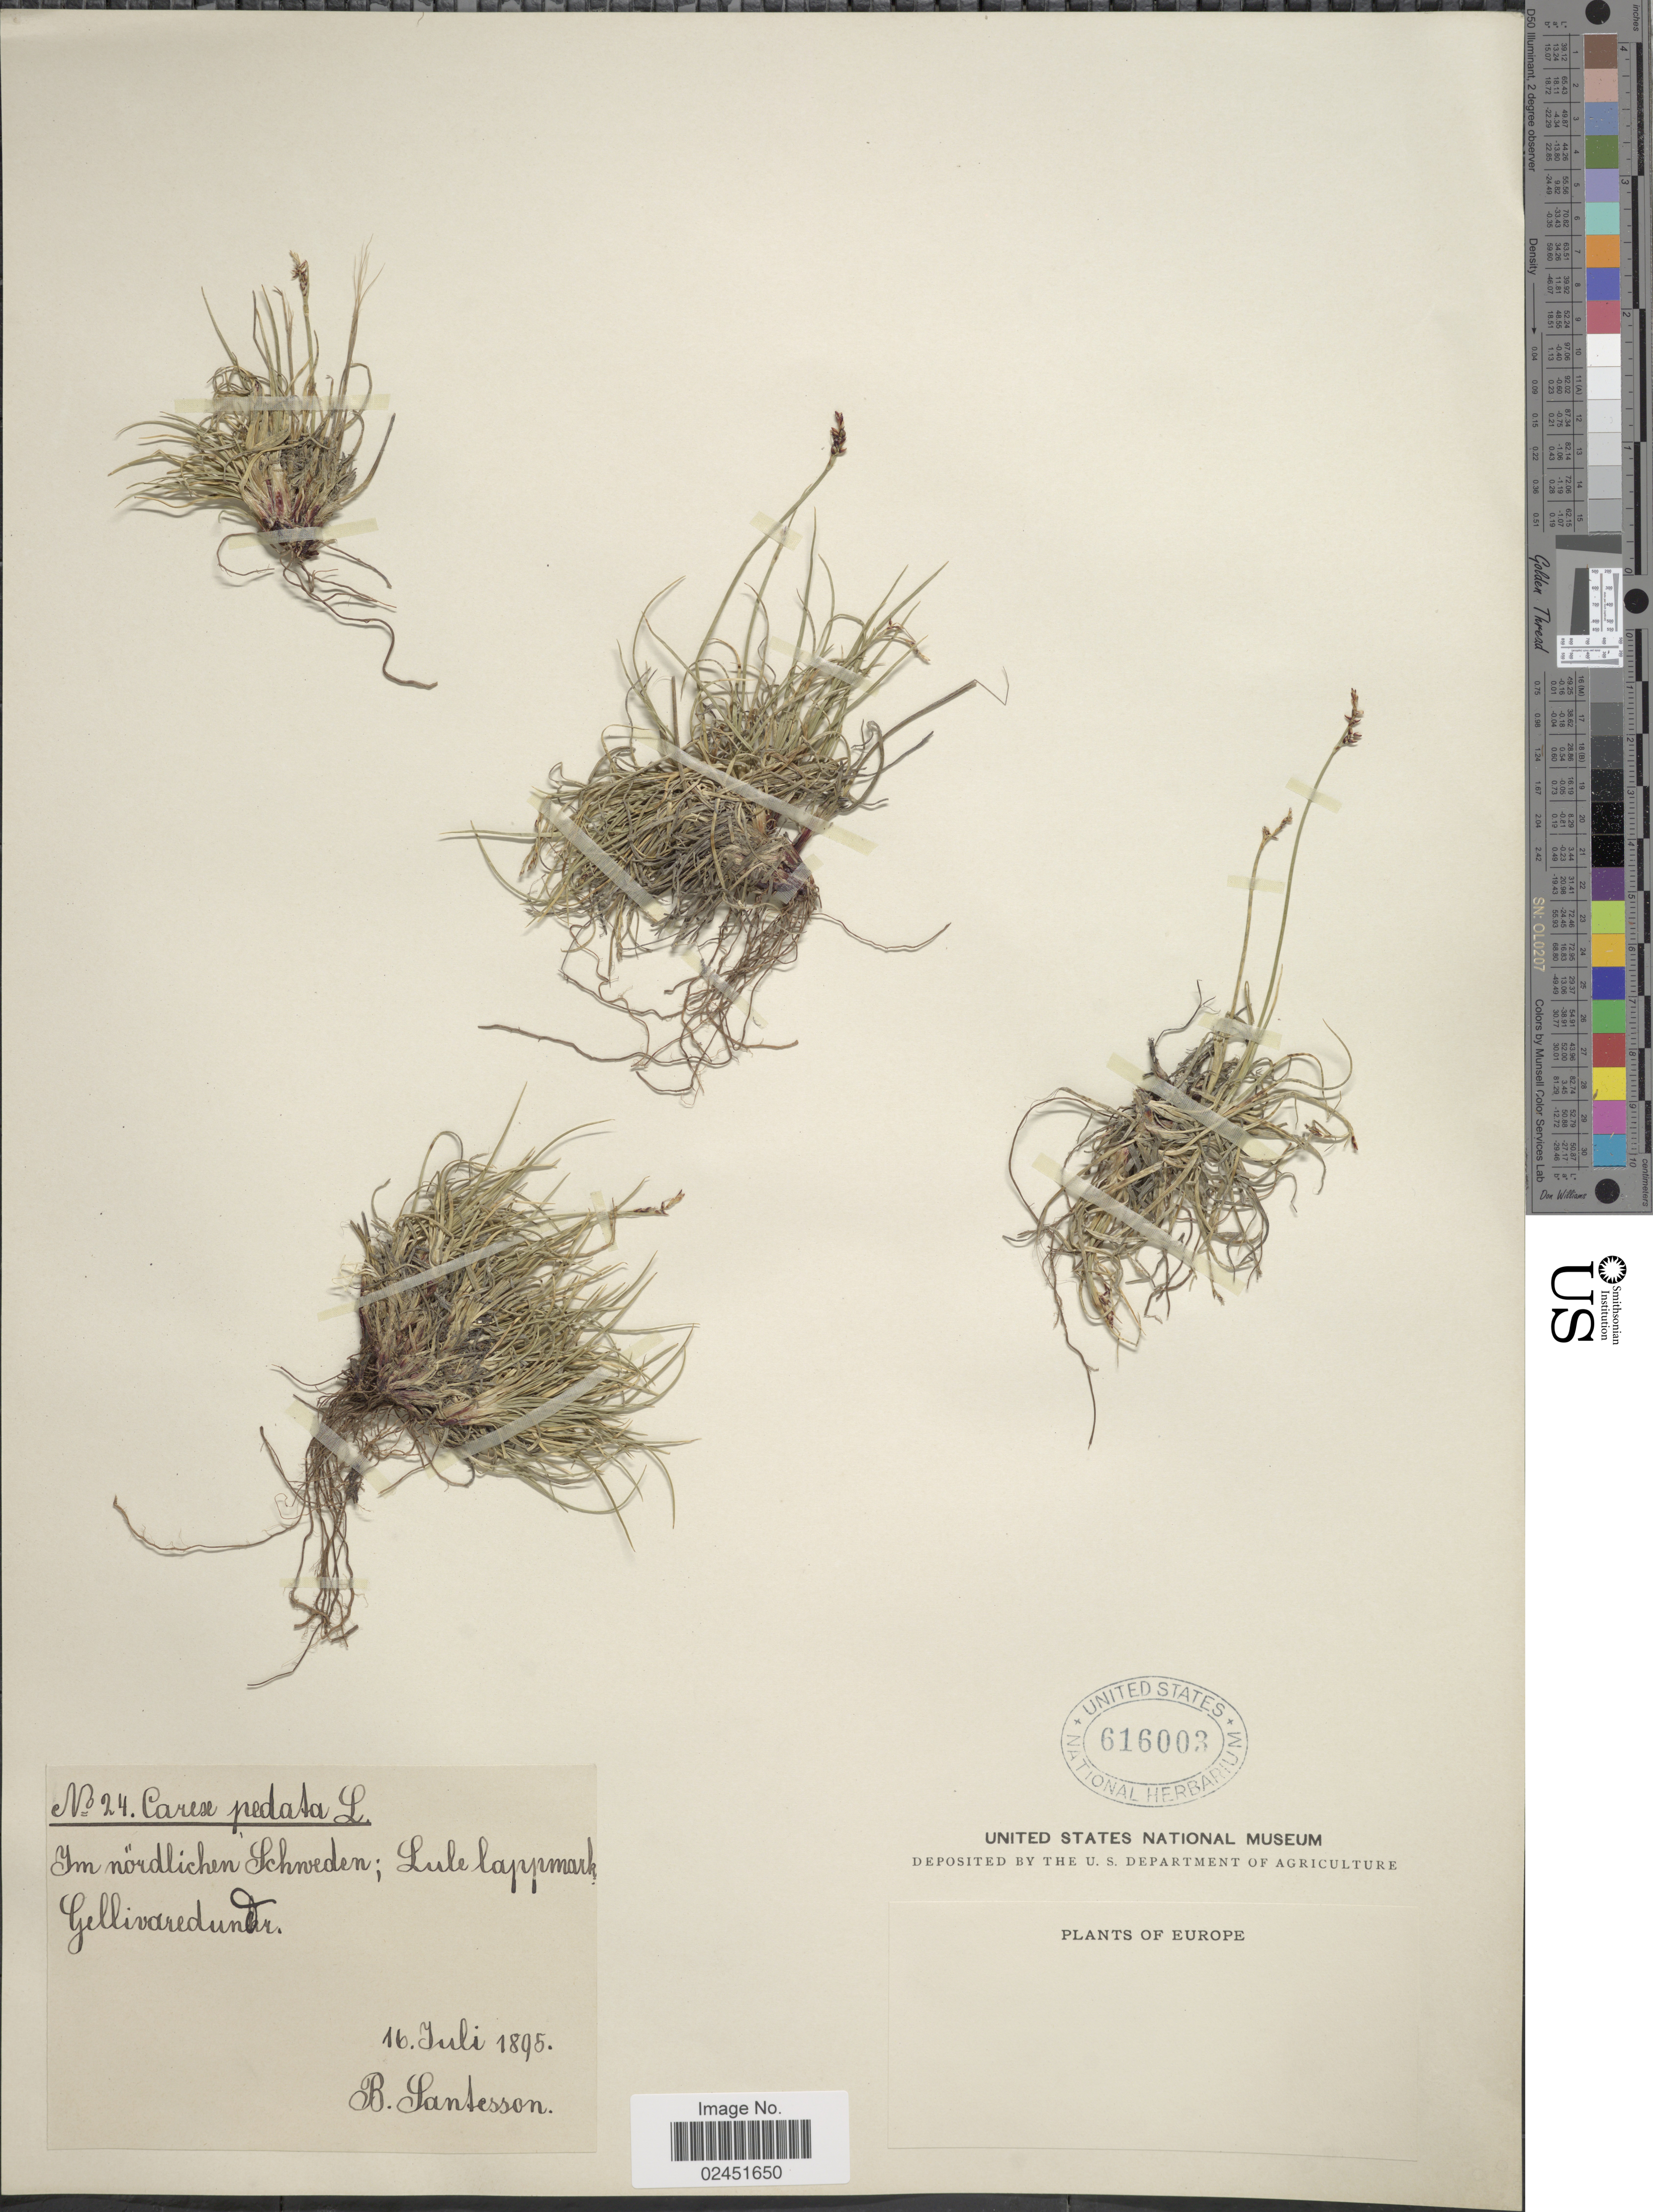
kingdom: Plantae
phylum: Tracheophyta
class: Liliopsida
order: Poales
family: Cyperaceae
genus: Carex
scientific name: Carex glacialis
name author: Mack.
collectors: B. Santesson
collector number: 24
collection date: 1895-07-16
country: Sweden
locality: Im nordlichen Schweden; Lule lappmark Gellivaredunder [interpreted]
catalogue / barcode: US 616003